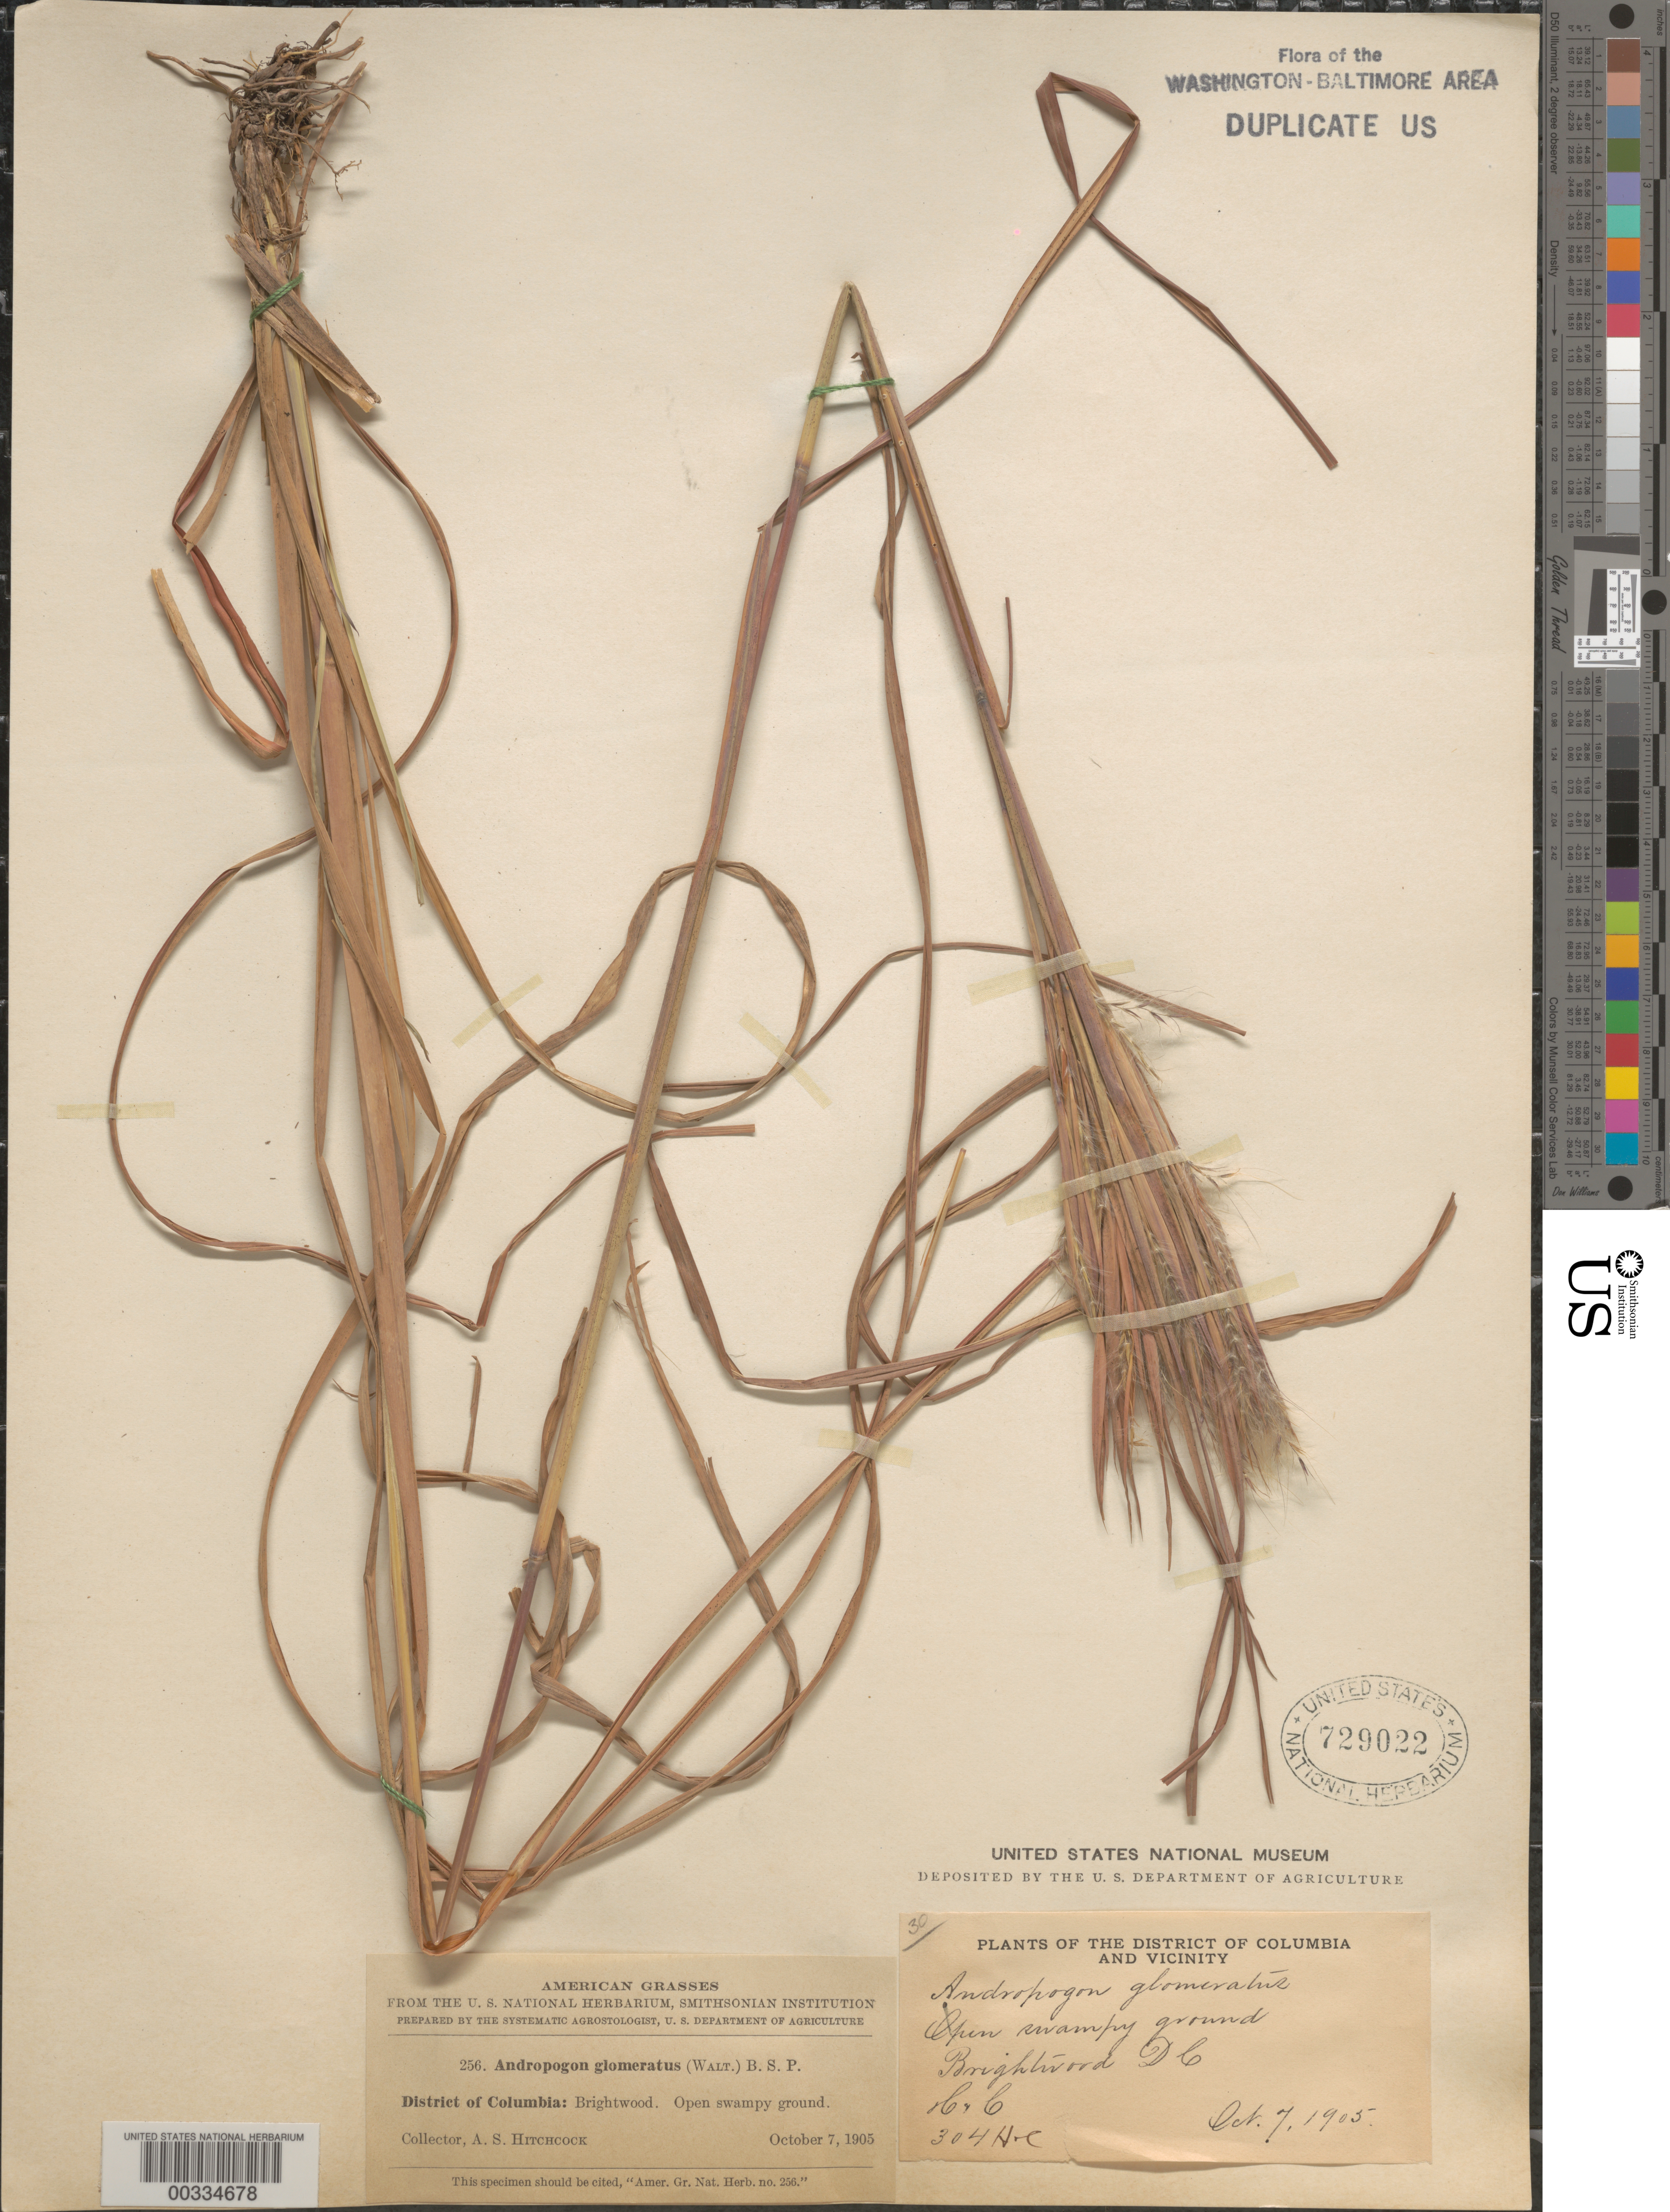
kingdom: Plantae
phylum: Tracheophyta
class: Liliopsida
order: Poales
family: Poaceae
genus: Andropogon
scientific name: Andropogon glomeratus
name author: (Walter) Britton, Stearns & Poggenb.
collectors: A. S. Hitchcock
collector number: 304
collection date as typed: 07 Oct 1905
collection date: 1905-10-07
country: United States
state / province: District of Columbia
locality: Brightwood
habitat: Open swampy ground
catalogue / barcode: US 729022